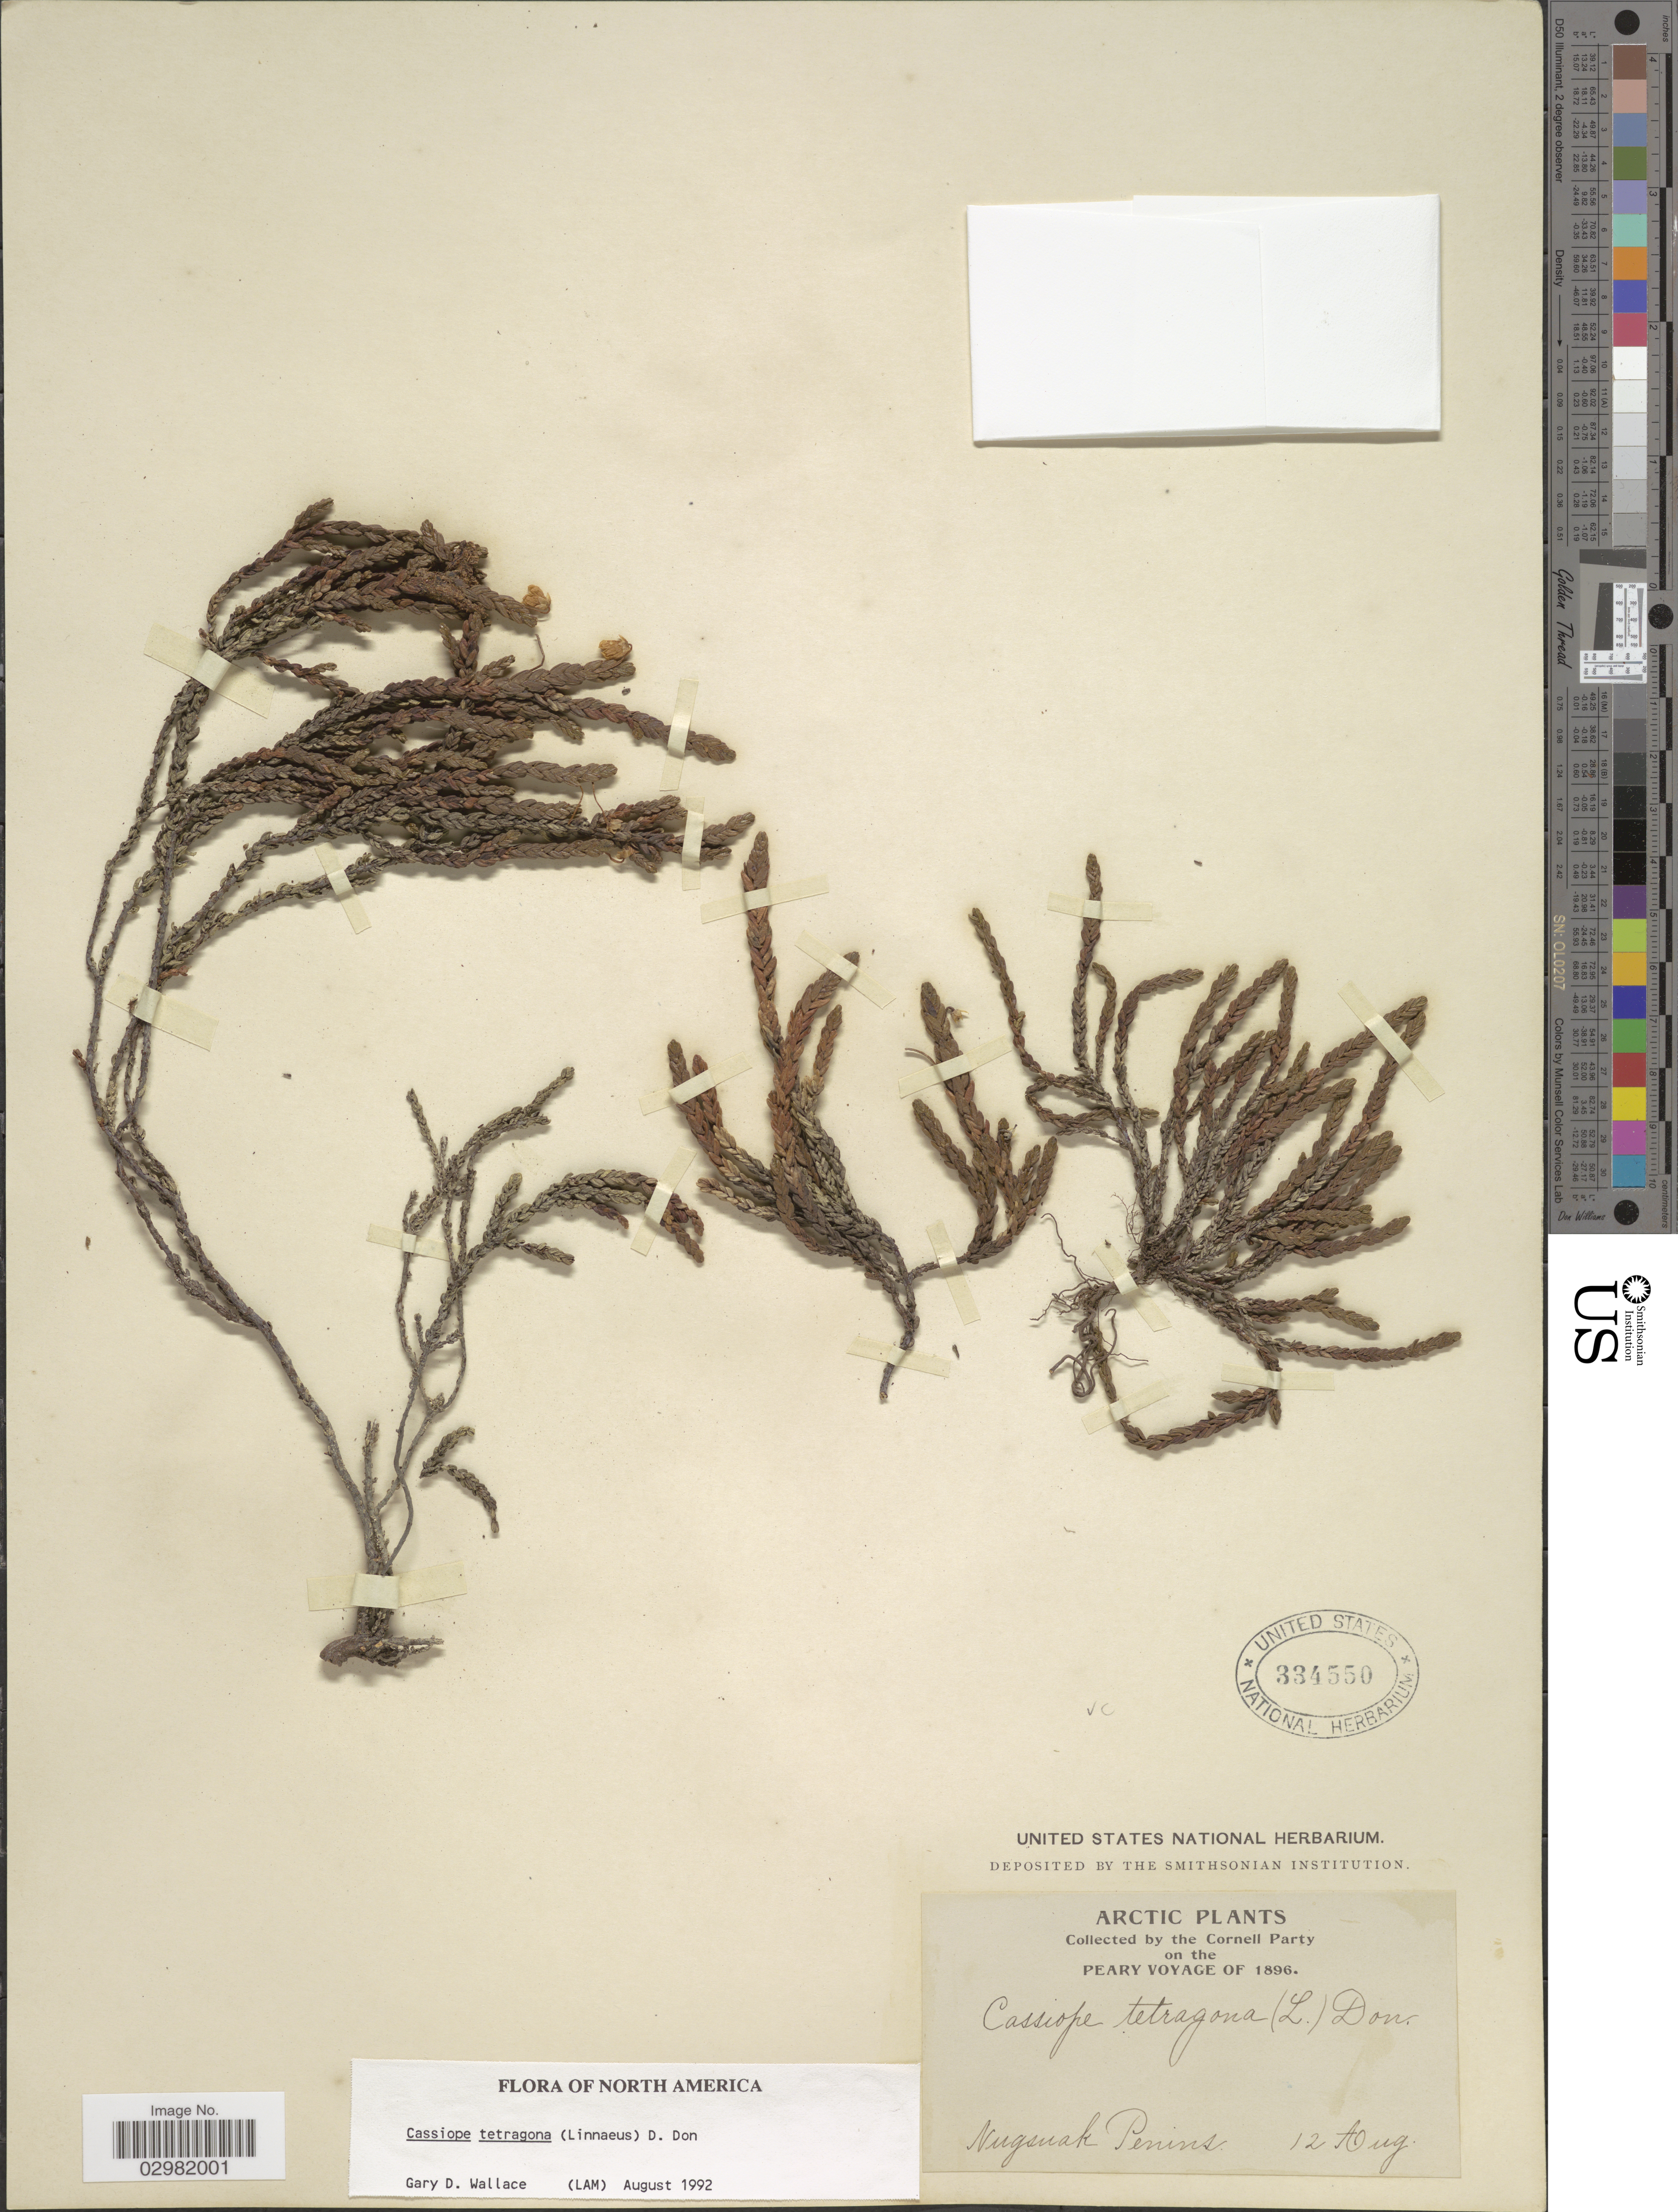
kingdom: Plantae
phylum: Tracheophyta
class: Magnoliopsida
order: Ericales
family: Ericaceae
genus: Cassiope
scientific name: Cassiope tetragona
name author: (L.) D. Don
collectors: Cornell Party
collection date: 1896-08-12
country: Greenland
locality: Arctic, Nugsuak Penins.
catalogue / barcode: US 334550